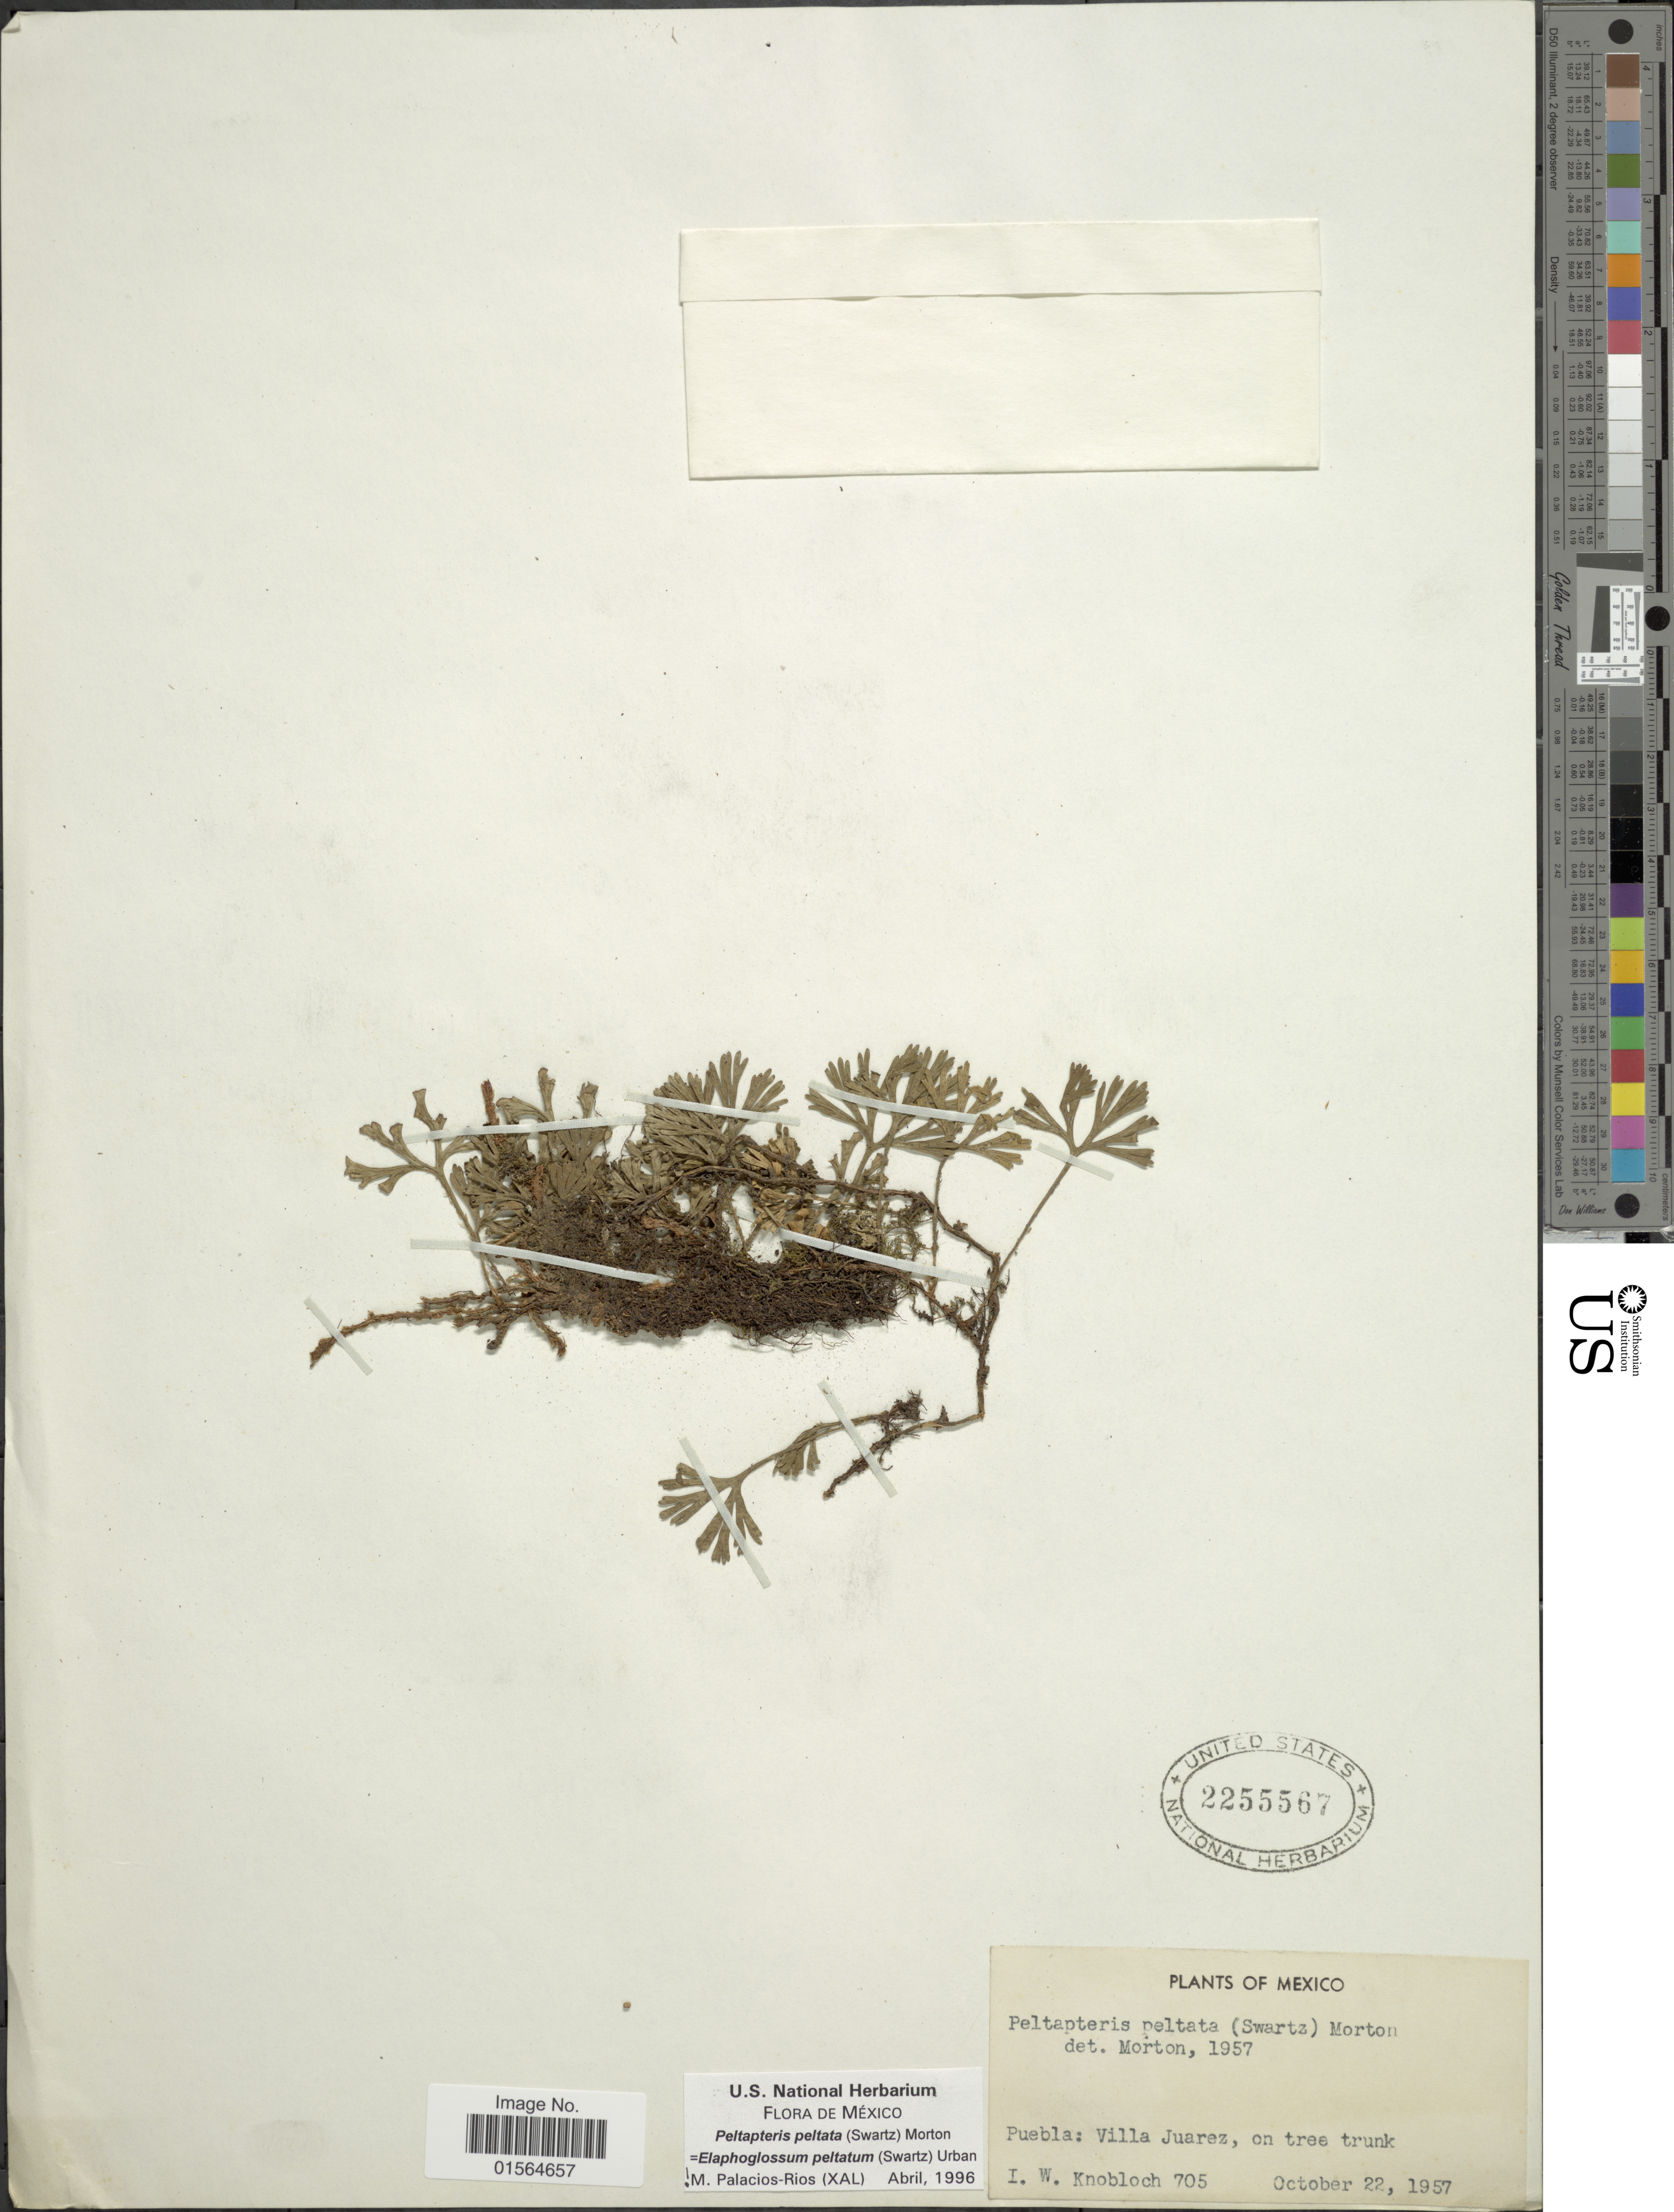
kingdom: Plantae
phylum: Tracheophyta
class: Polypodiopsida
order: Polypodiales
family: Dryopteridaceae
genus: Elaphoglossum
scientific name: Elaphoglossum peltatum f. peltatum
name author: (Sw.) Urb.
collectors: I. W. Knobloch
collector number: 705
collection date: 1957-10-22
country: Mexico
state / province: Puebla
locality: Villa Juarez, on tree trunk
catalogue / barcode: US 2255567